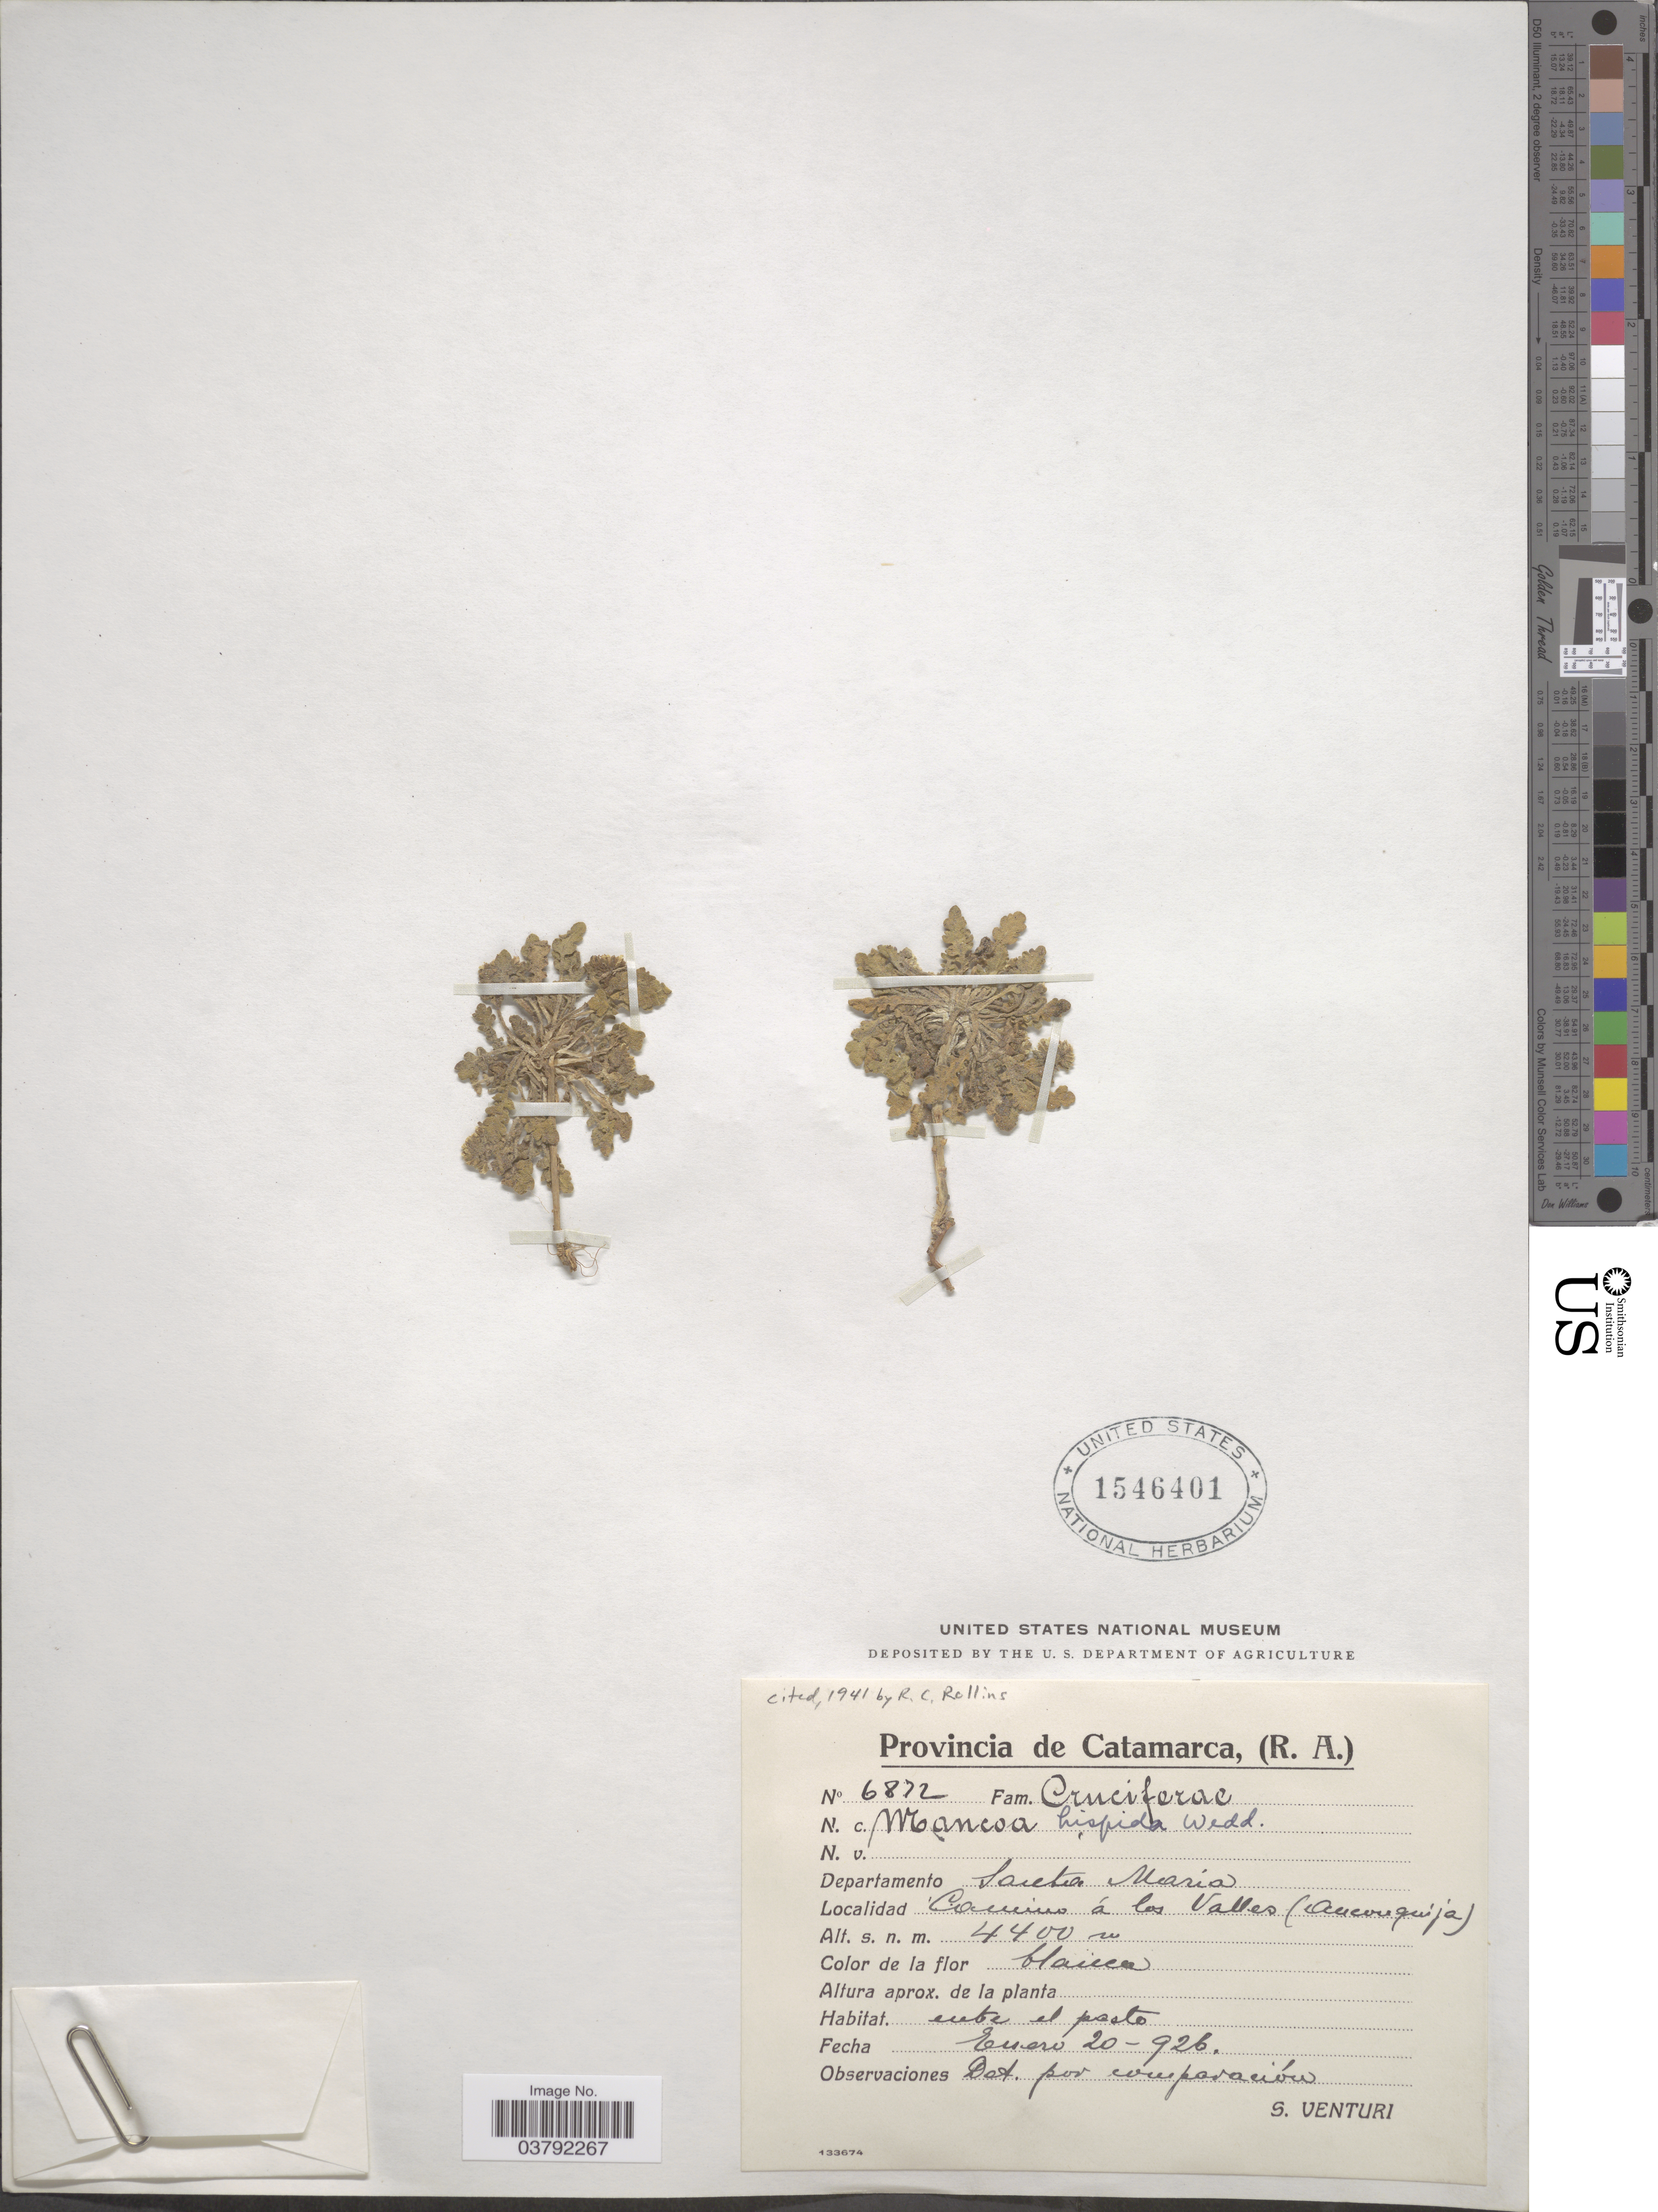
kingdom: Plantae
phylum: Tracheophyta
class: Magnoliopsida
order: Brassicales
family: Brassicaceae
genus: Mancoa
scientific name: Mancoa hispida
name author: Wedd.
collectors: S. Venturi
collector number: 6872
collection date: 1926-01-20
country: Argentina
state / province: Catamarca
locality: Departamento Santa Maria. Camino á los Valles (Anconquija).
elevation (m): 4400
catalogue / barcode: US 1546401